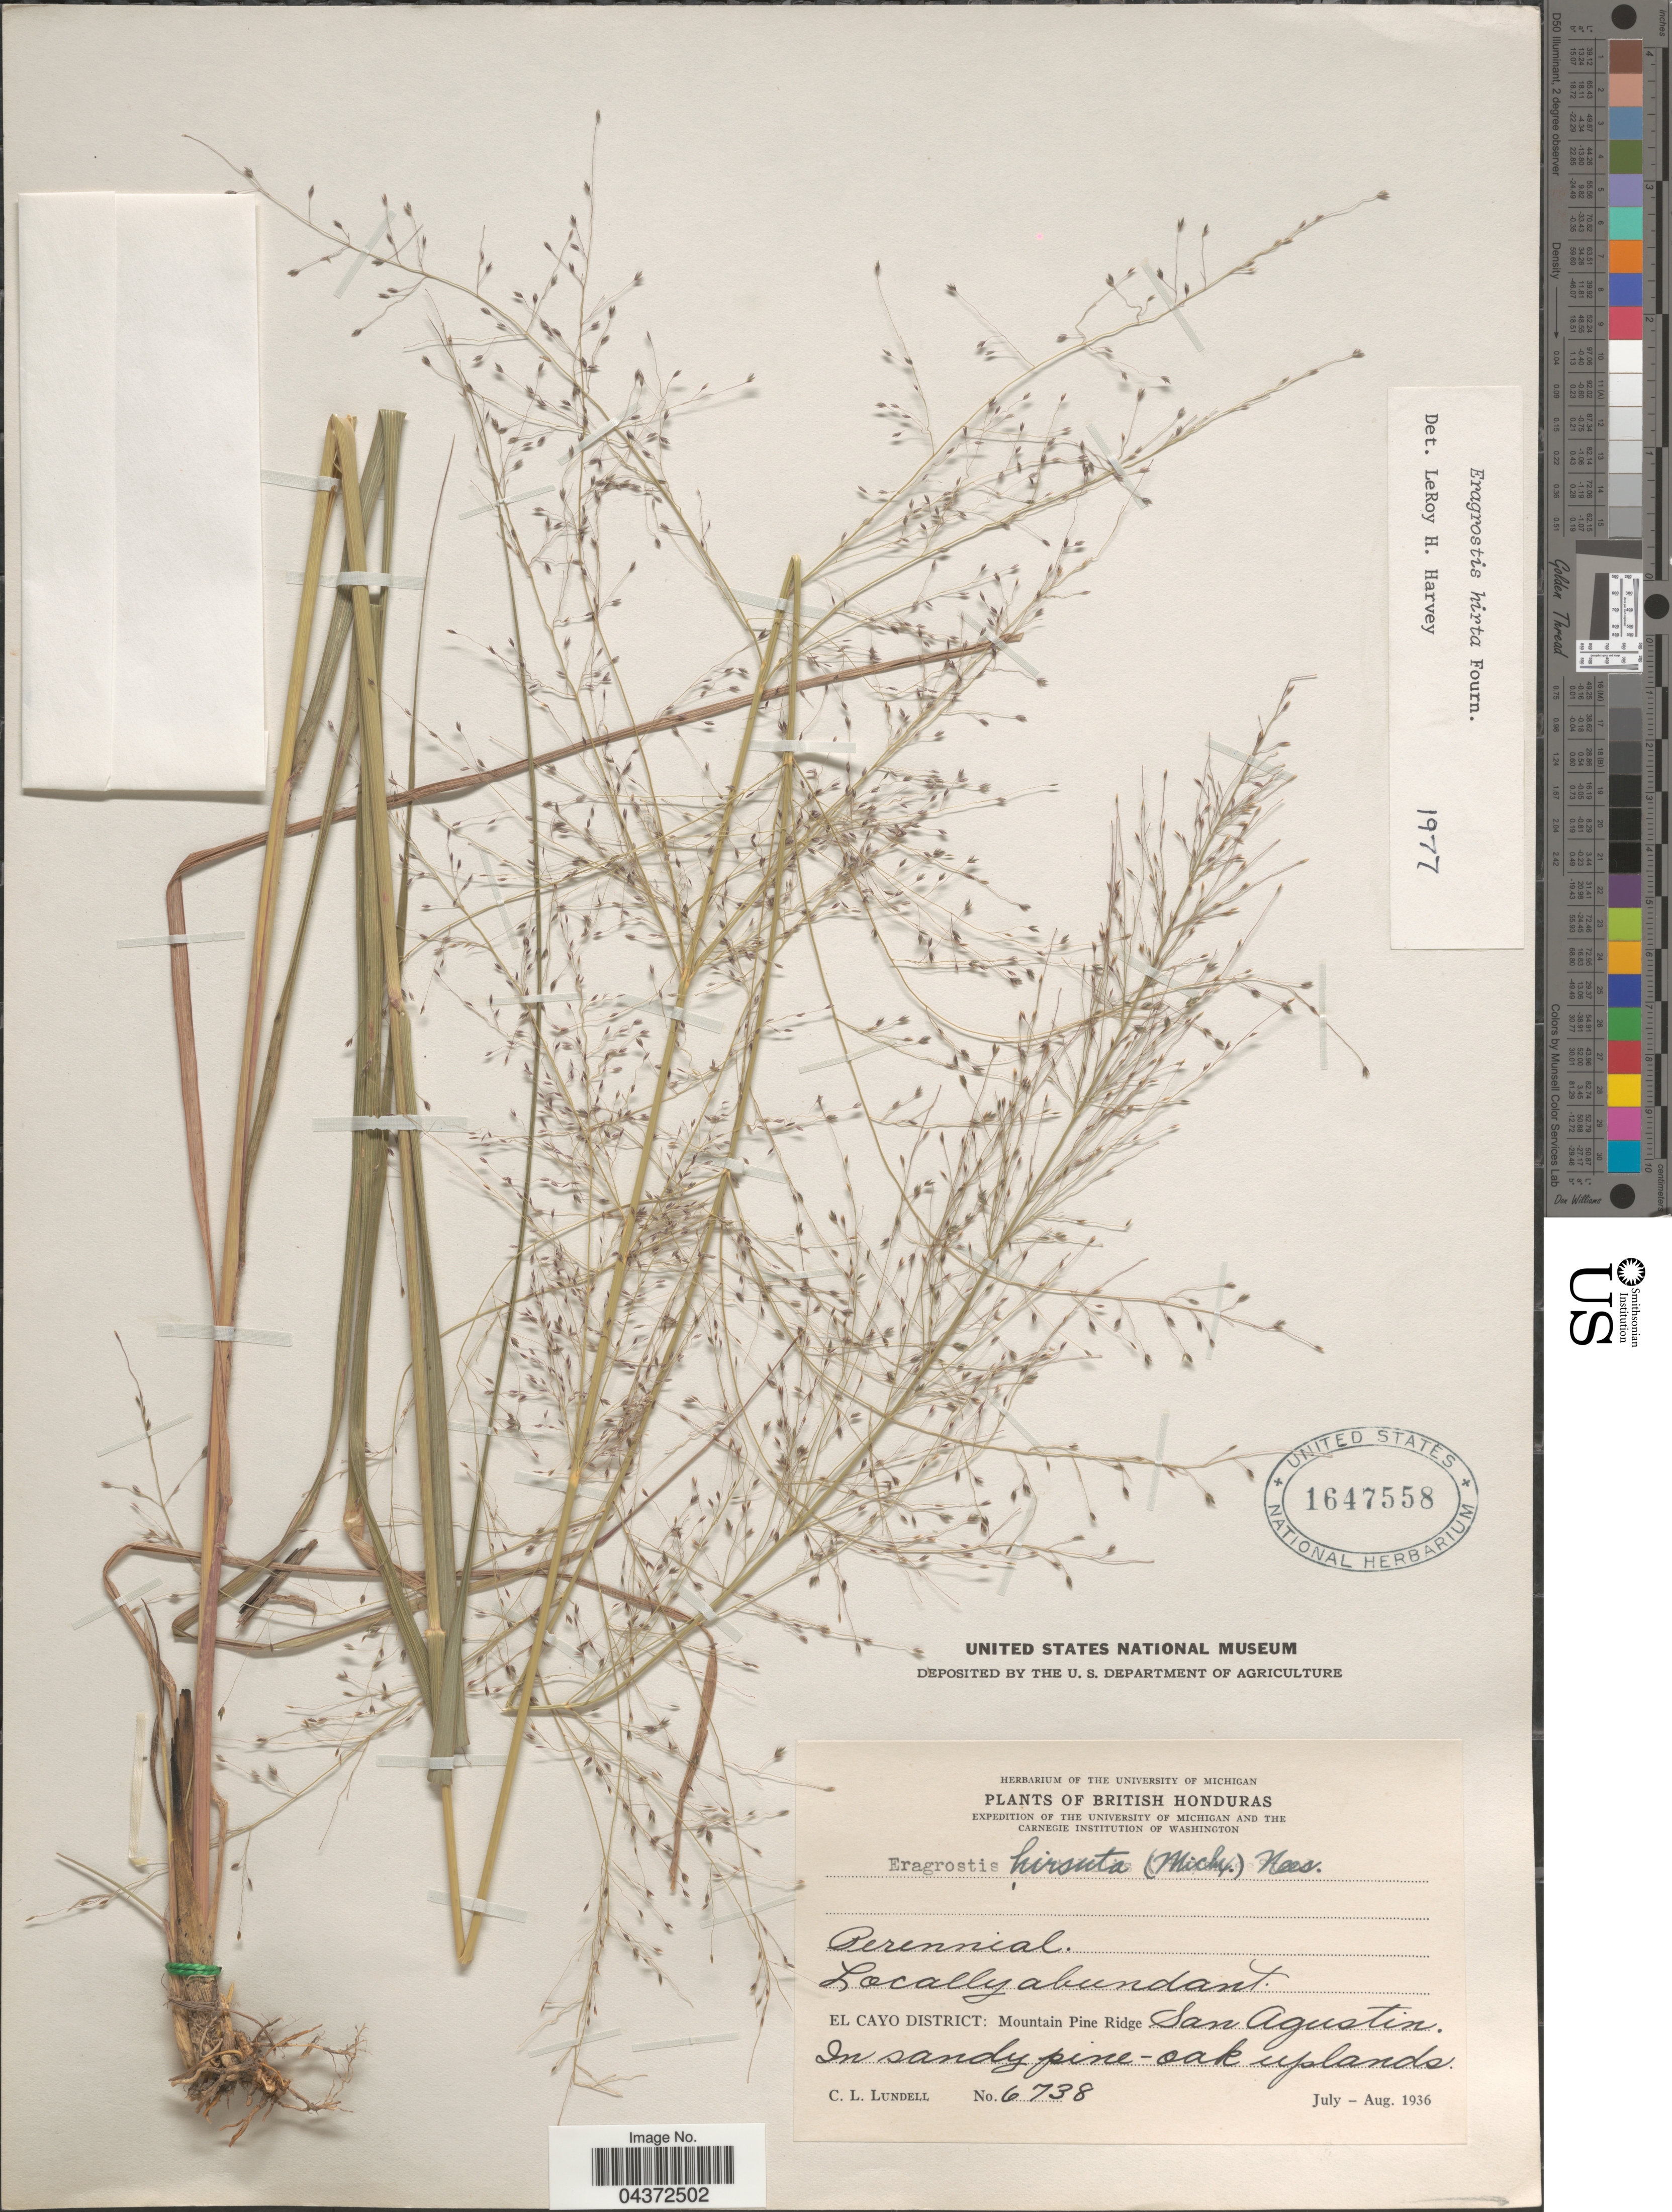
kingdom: Plantae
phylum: Tracheophyta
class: Liliopsida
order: Poales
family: Poaceae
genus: Eragrostis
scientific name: Eragrostis hirta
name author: E. Fourn.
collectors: C. L. Lundell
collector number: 6738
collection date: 1936-07/1936-08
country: Belize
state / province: Cayo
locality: British Honduras. Expedition of the University of Michigan and the Carnegie Institution of Washington. El Cayo District: Mountain Pine Ridge San Agustin. In sandy pine-oak uplands.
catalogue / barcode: US 1647558